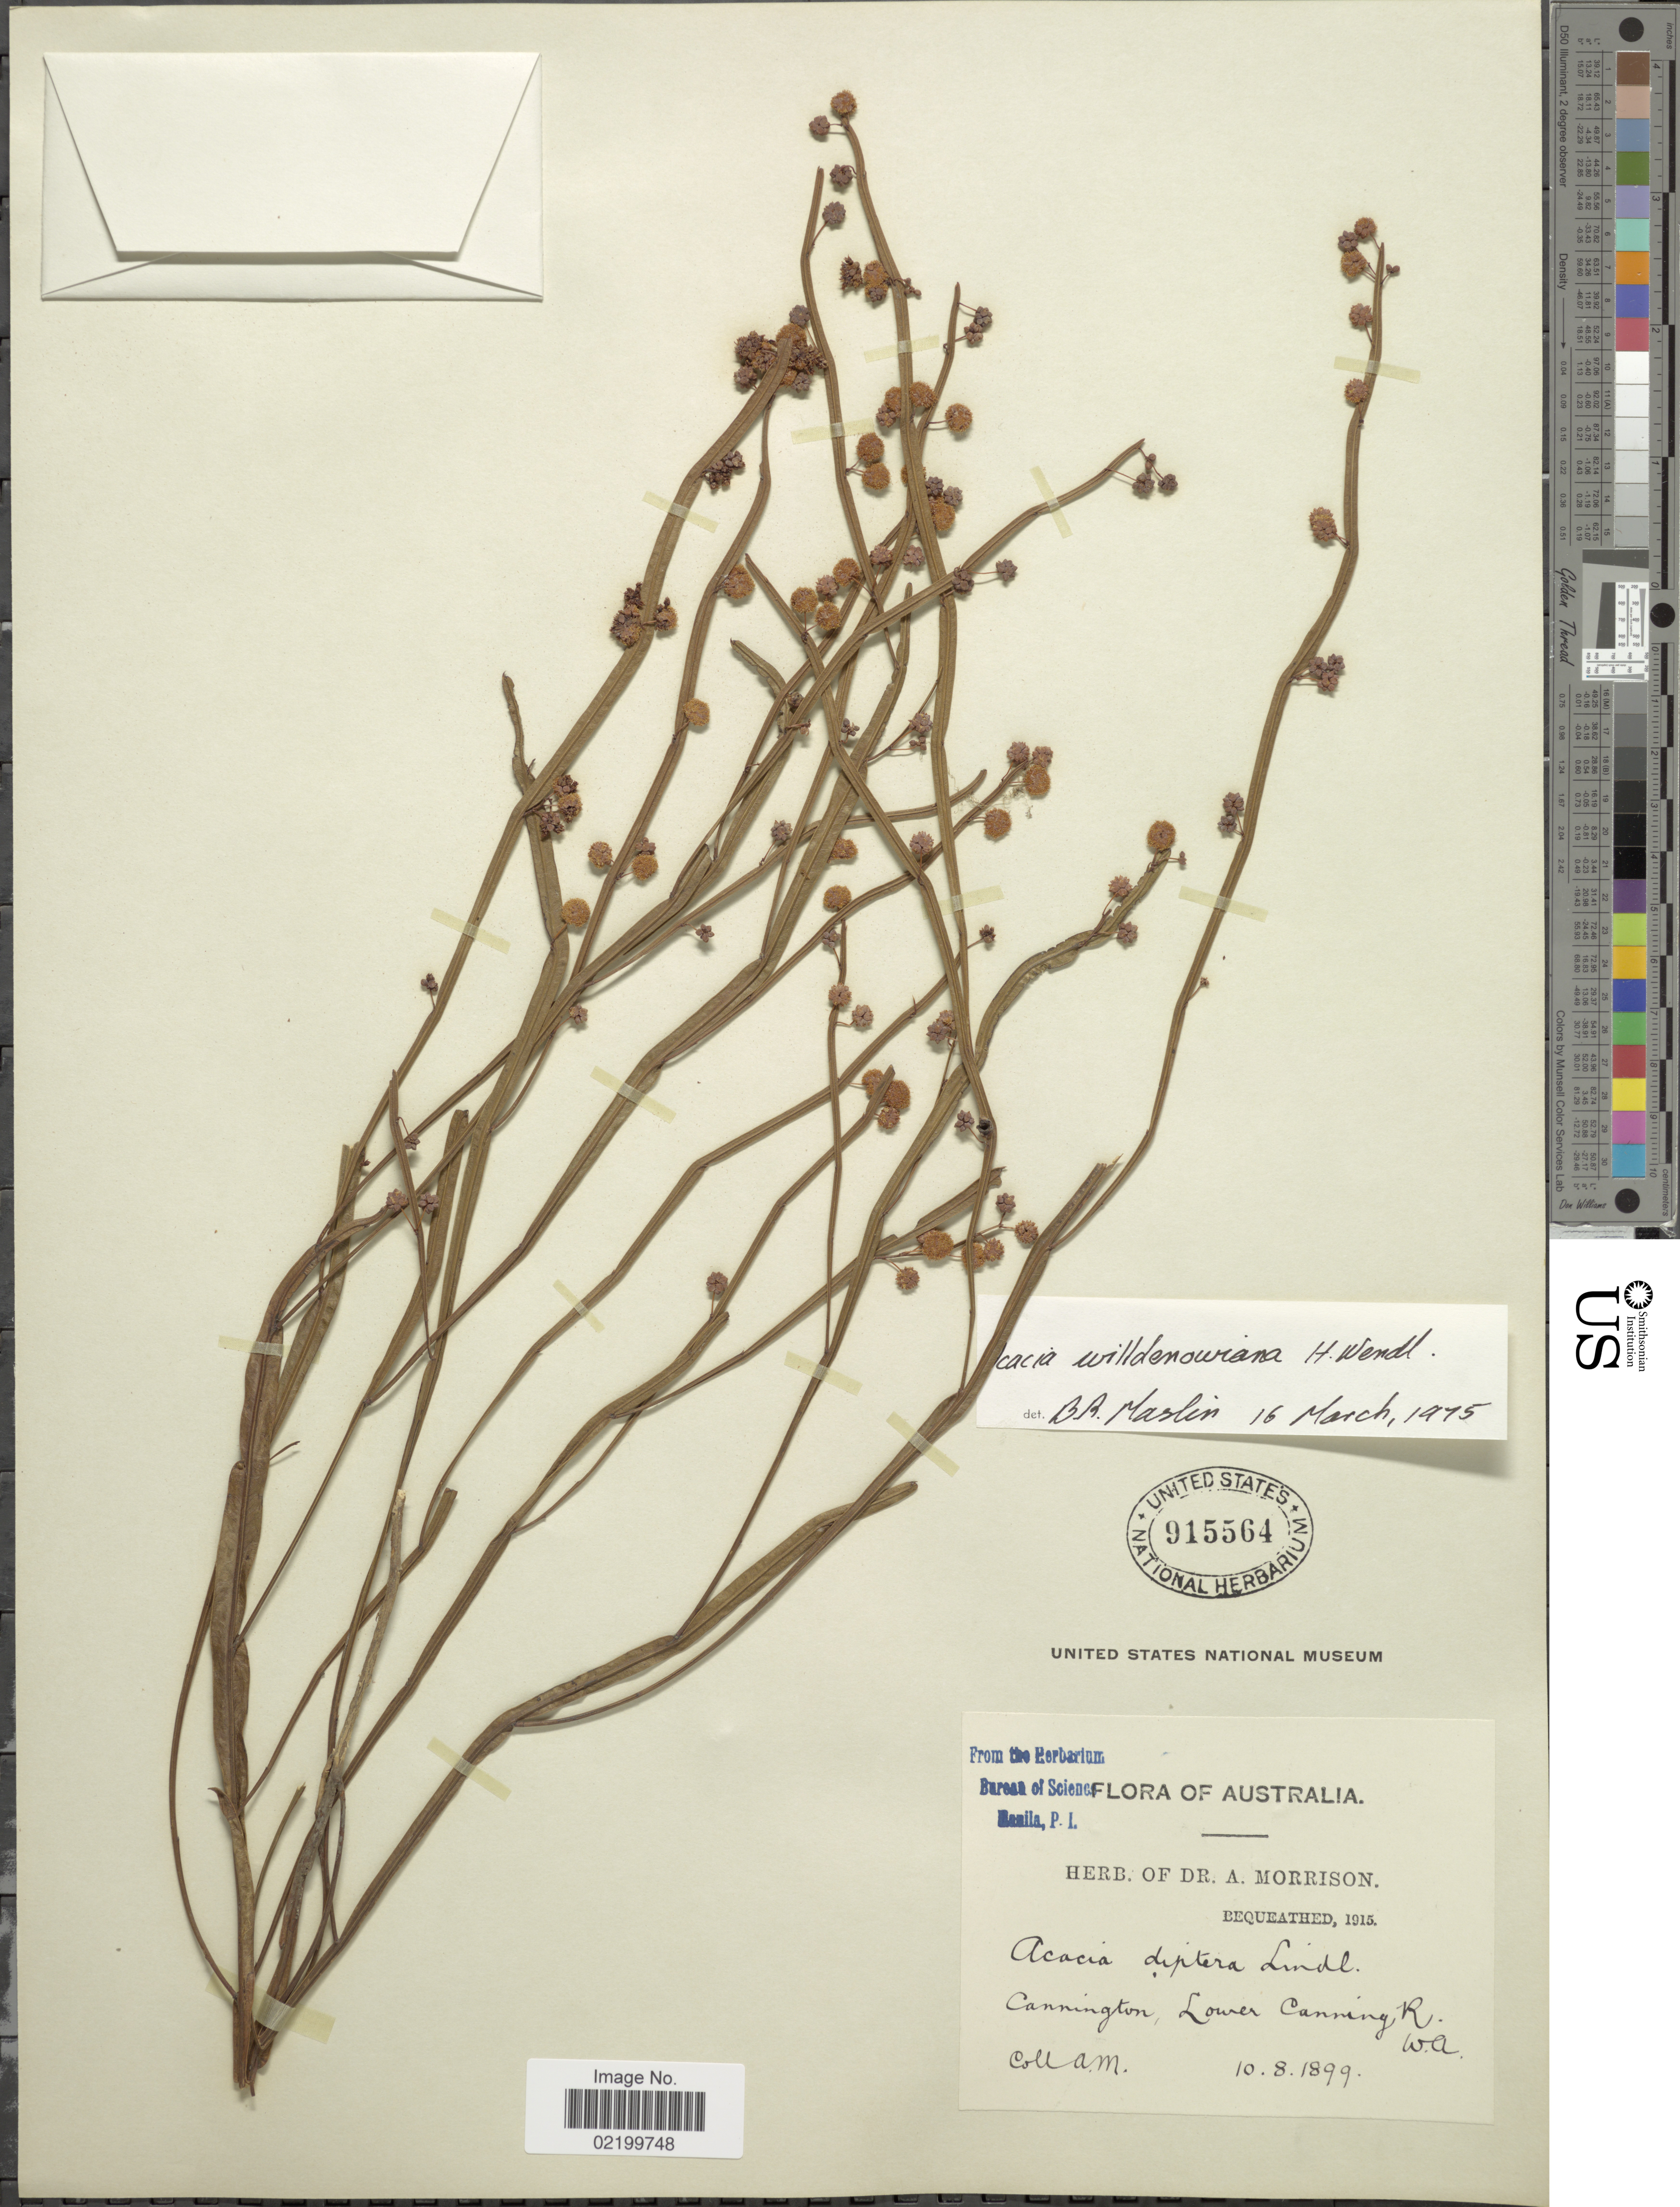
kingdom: Plantae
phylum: Tracheophyta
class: Magnoliopsida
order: Fabales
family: Fabaceae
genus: Acacia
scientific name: Acacia willdenowiana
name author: H.L. Wendl.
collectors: A. Morrison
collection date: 1899-08-10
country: Australia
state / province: Western Australia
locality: Cannington, Lower Canning R. W.A.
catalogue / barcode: US 915564